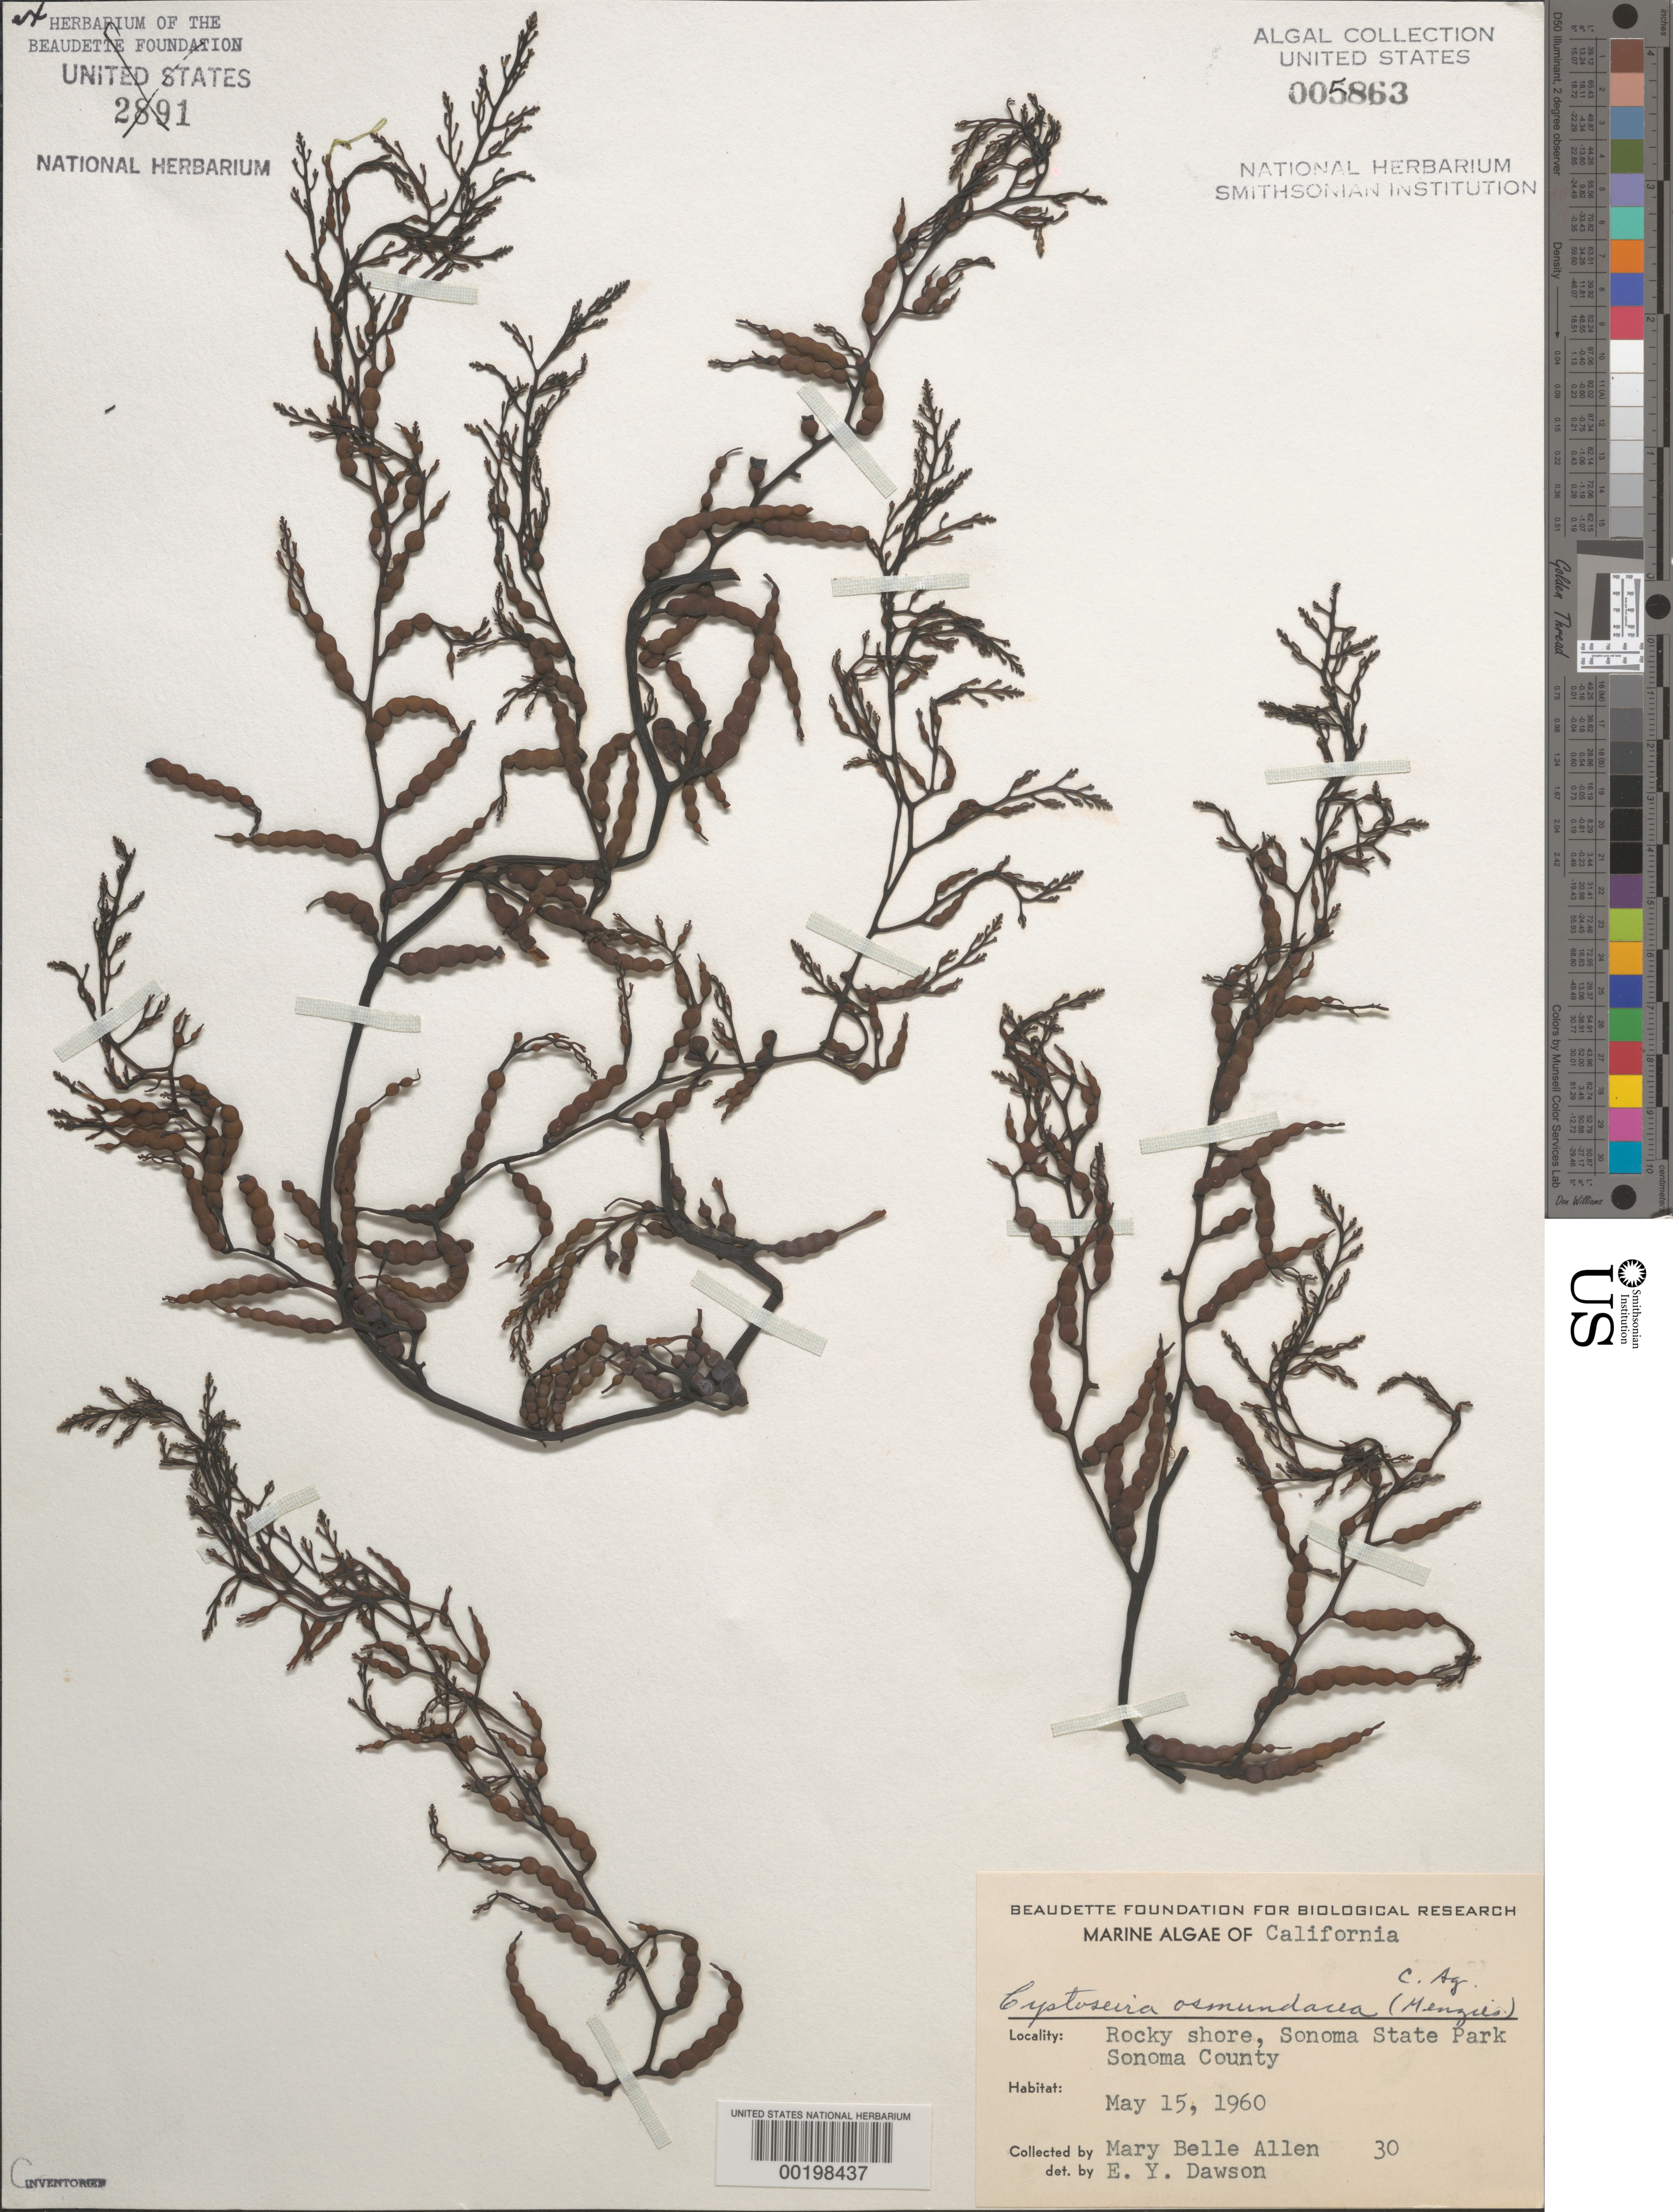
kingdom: Chromista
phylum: Ochrophyta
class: Phaeophyceae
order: Fucales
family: Sargassaceae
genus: Cystoseira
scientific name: Cystoseira osmundacea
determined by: Dawson, E. Y.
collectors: M. B. Allen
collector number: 30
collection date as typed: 15 May 1960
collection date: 1960-05-15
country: United States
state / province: California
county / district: Sonoma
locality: Sonoma State Park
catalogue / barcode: US 5863